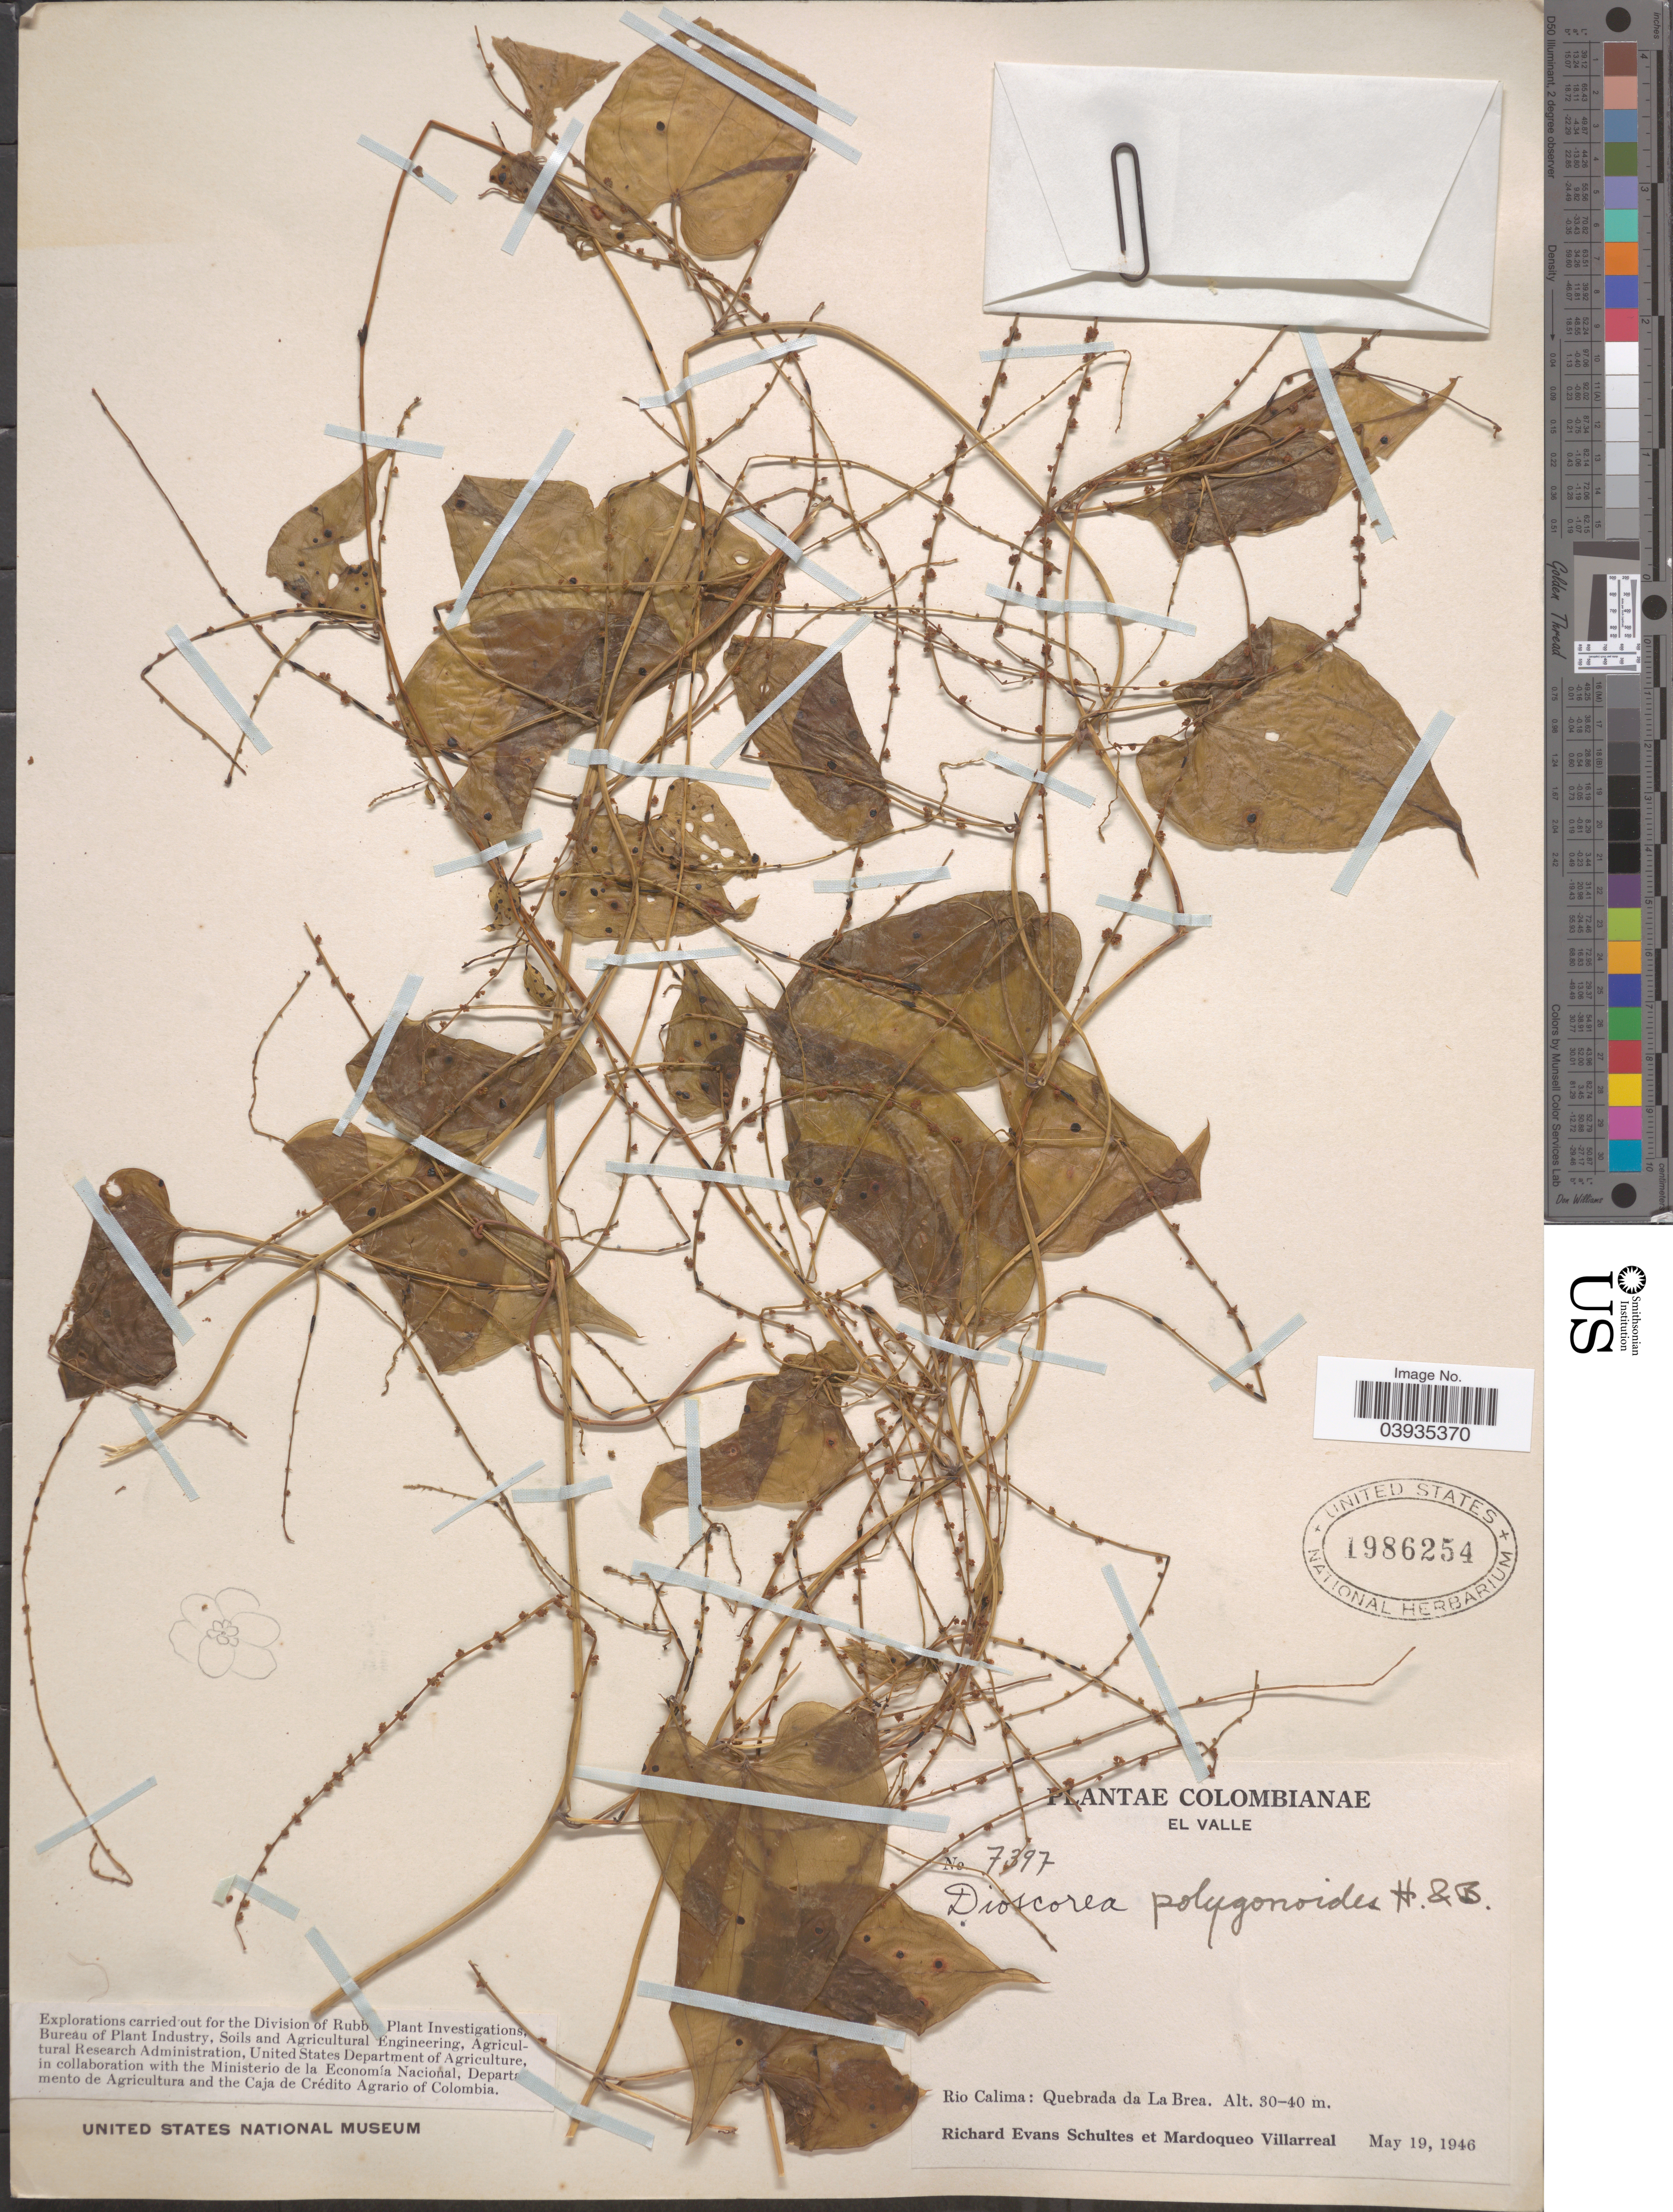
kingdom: Plantae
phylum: Tracheophyta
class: Liliopsida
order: Dioscoreales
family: Dioscoreaceae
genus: Dioscorea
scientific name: Dioscorea polygonoides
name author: Humb. & Bonpl. ex Willd.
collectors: R. E. Schultes & M. Villarreal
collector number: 7397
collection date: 1946-05-19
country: Colombia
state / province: Valle del Cauca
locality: El Valle. Rio Calima: Quebrada da La Brea.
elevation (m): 30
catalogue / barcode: US 1986254